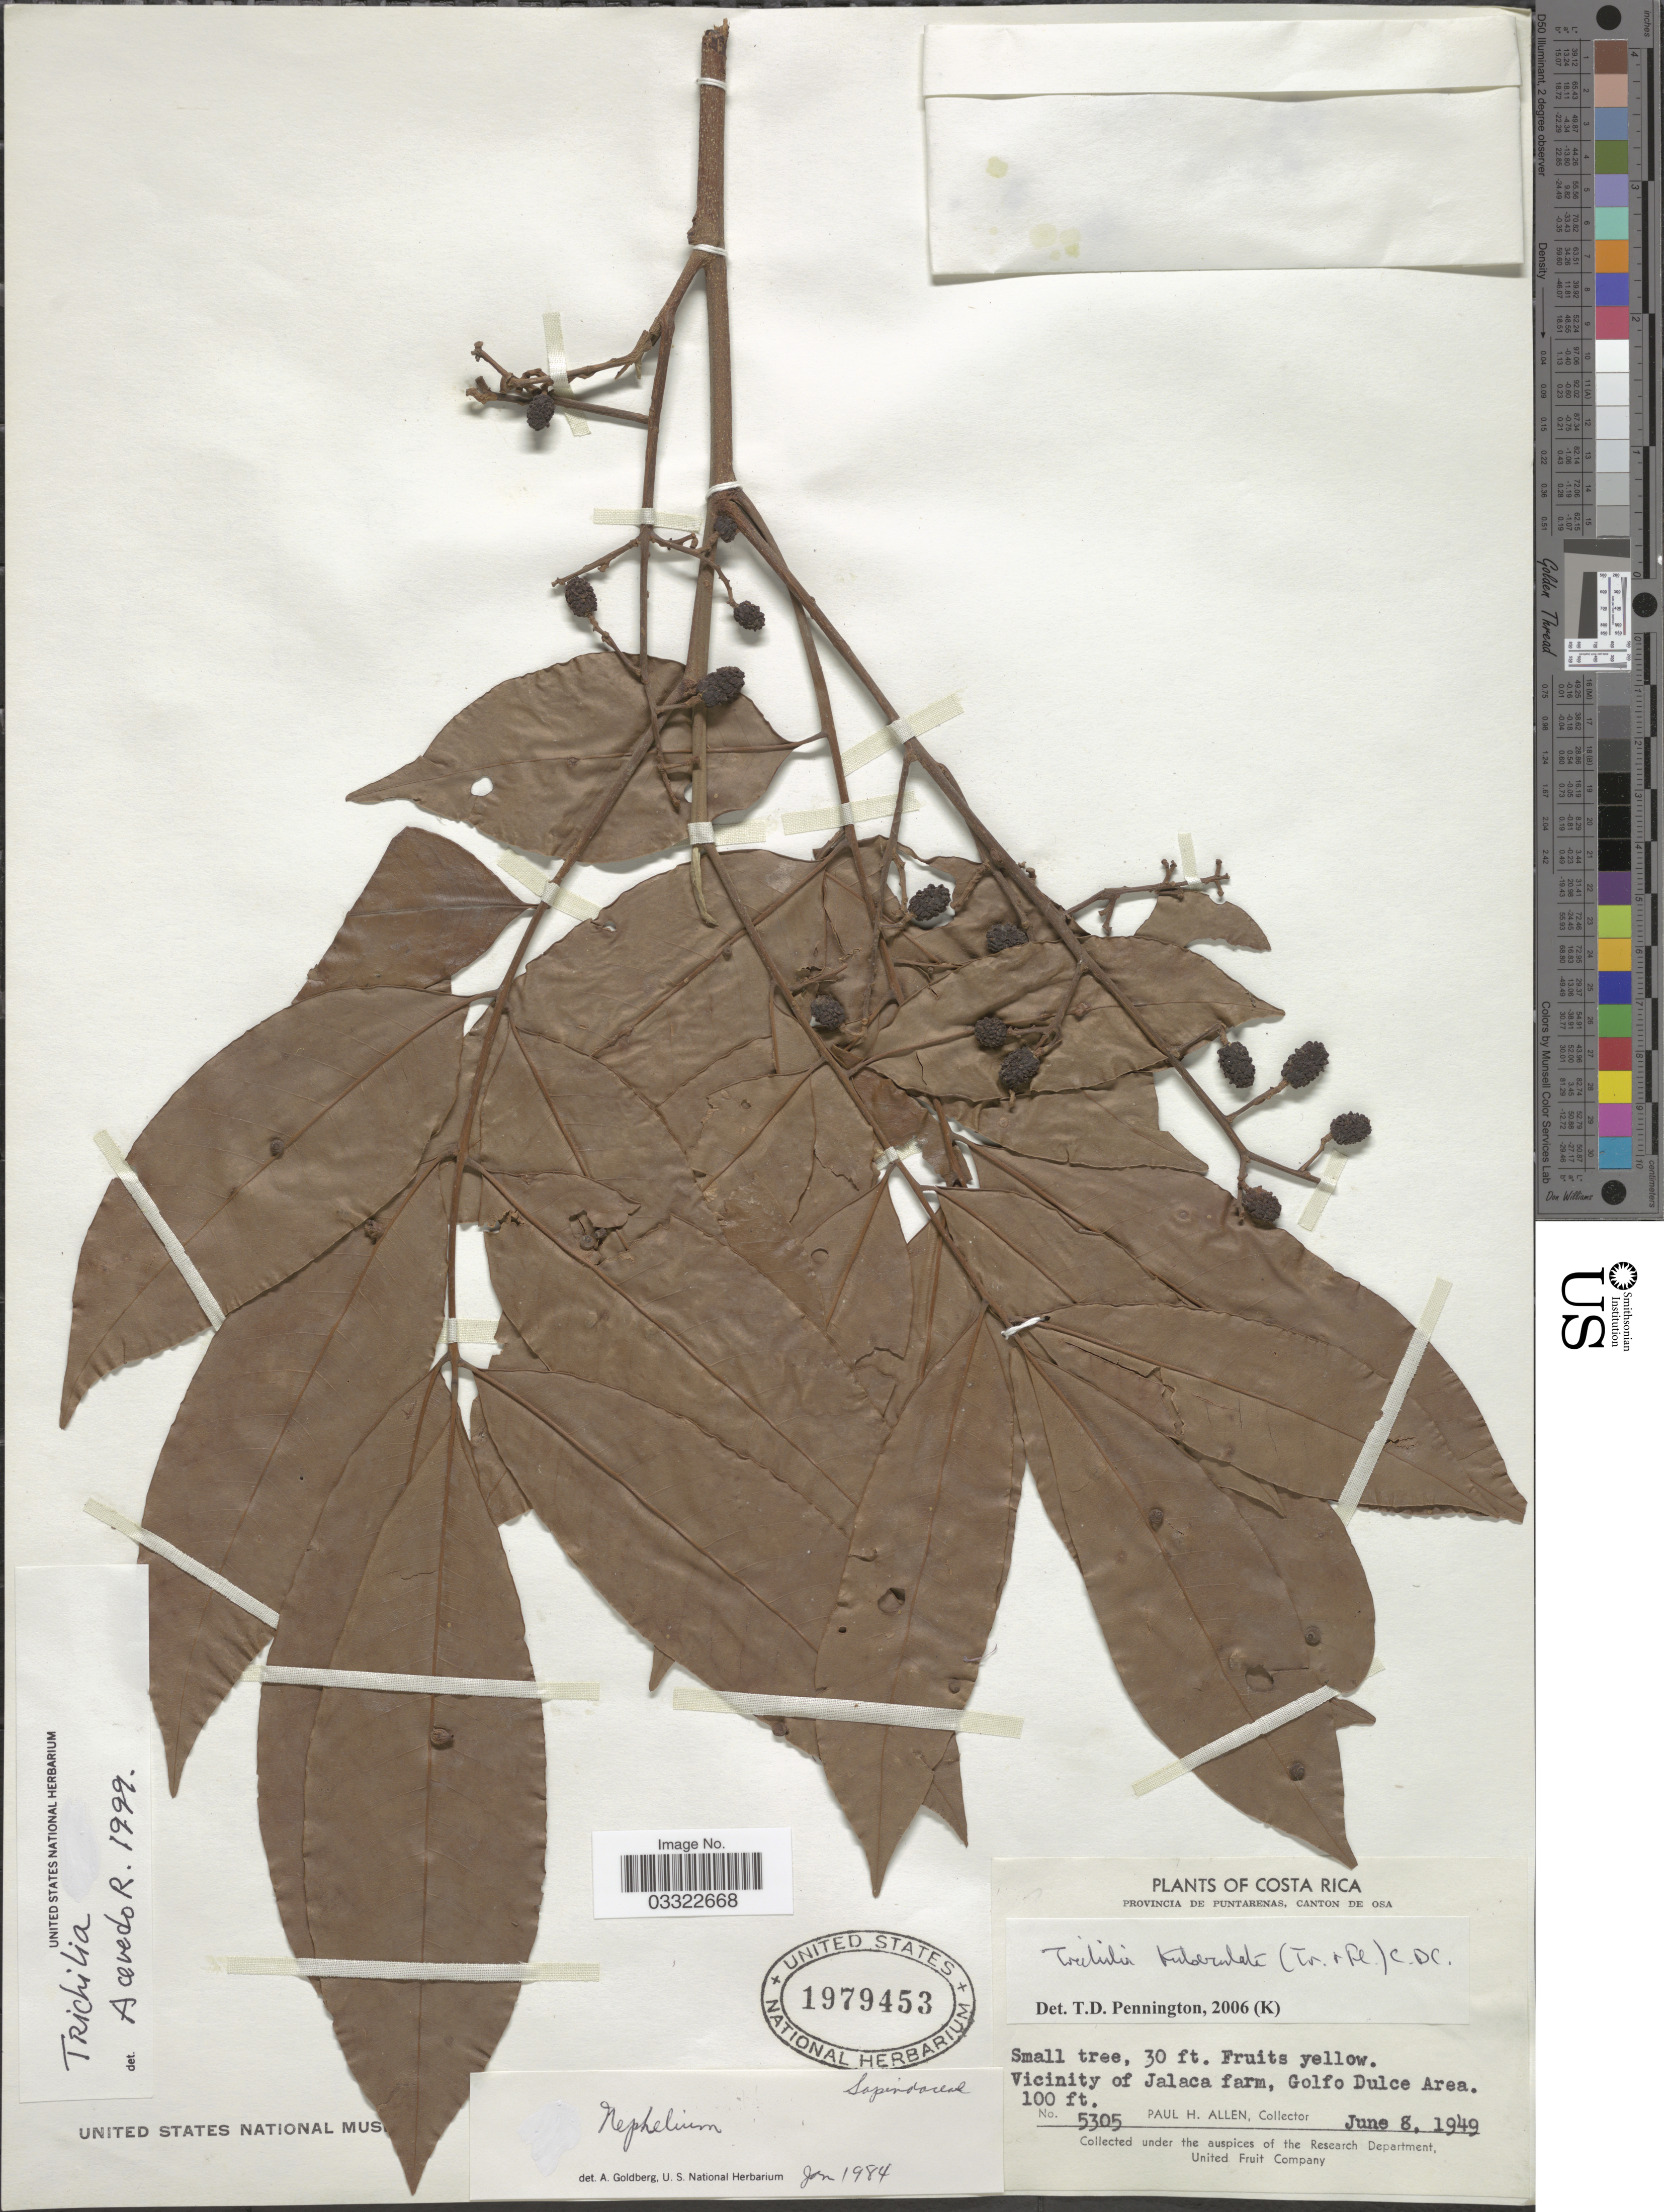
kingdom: Plantae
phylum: Tracheophyta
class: Magnoliopsida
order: Sapindales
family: Meliaceae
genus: Trichilia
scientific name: Trichilia tuberculata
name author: (Triana & Planch.) C. DC.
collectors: P. H. Allen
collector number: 5305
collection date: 1949-06-08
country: Costa Rica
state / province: Puntarenas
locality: Canton de Osa. Vicinity of Jalaca farm, Golfo Dulce Area.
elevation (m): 30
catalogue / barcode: US 1979453